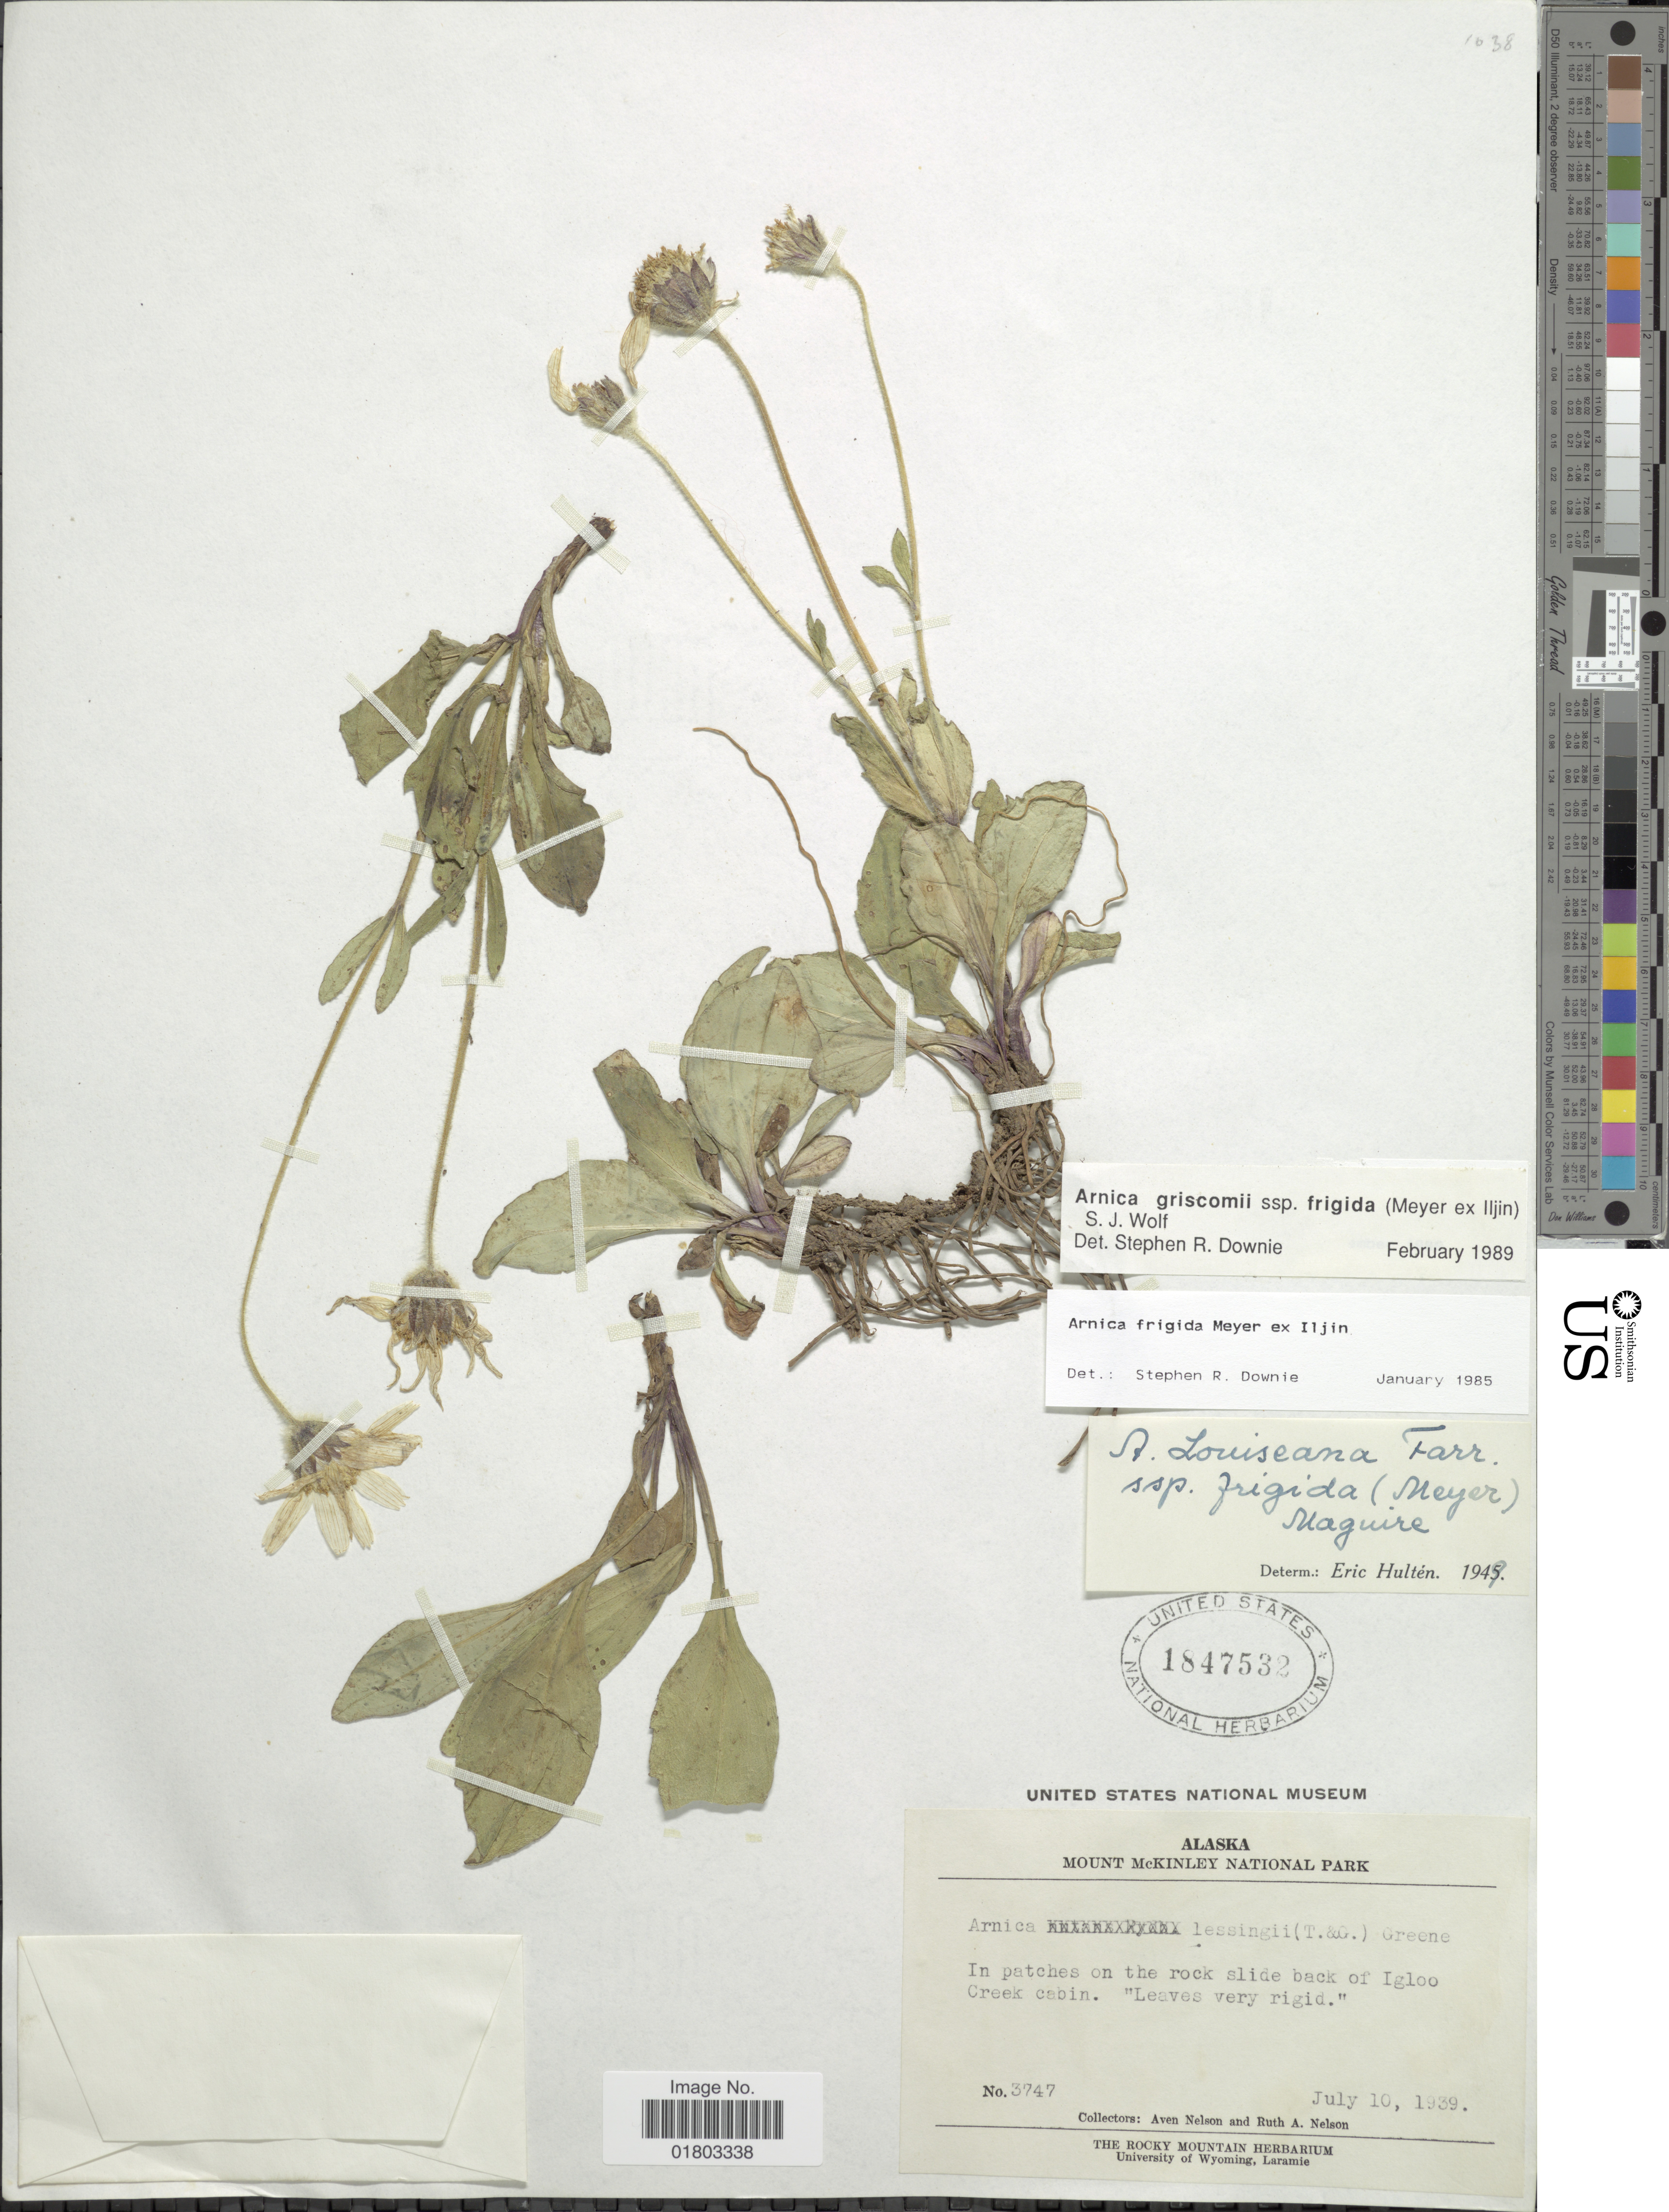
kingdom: Plantae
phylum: Tracheophyta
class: Magnoliopsida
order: Asterales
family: Asteraceae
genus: Arnica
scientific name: Arnica griscomii subsp. frigida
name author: (C.A. Mey. ex Iljin) S.J. Wolf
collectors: A. Nelson & R. A. Nelson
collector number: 3747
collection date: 1939-07-10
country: United States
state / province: Alaska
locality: Mount McKinley National Park, In patches on the rock slide back of Igloo Creek cabin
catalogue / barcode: US 1847532